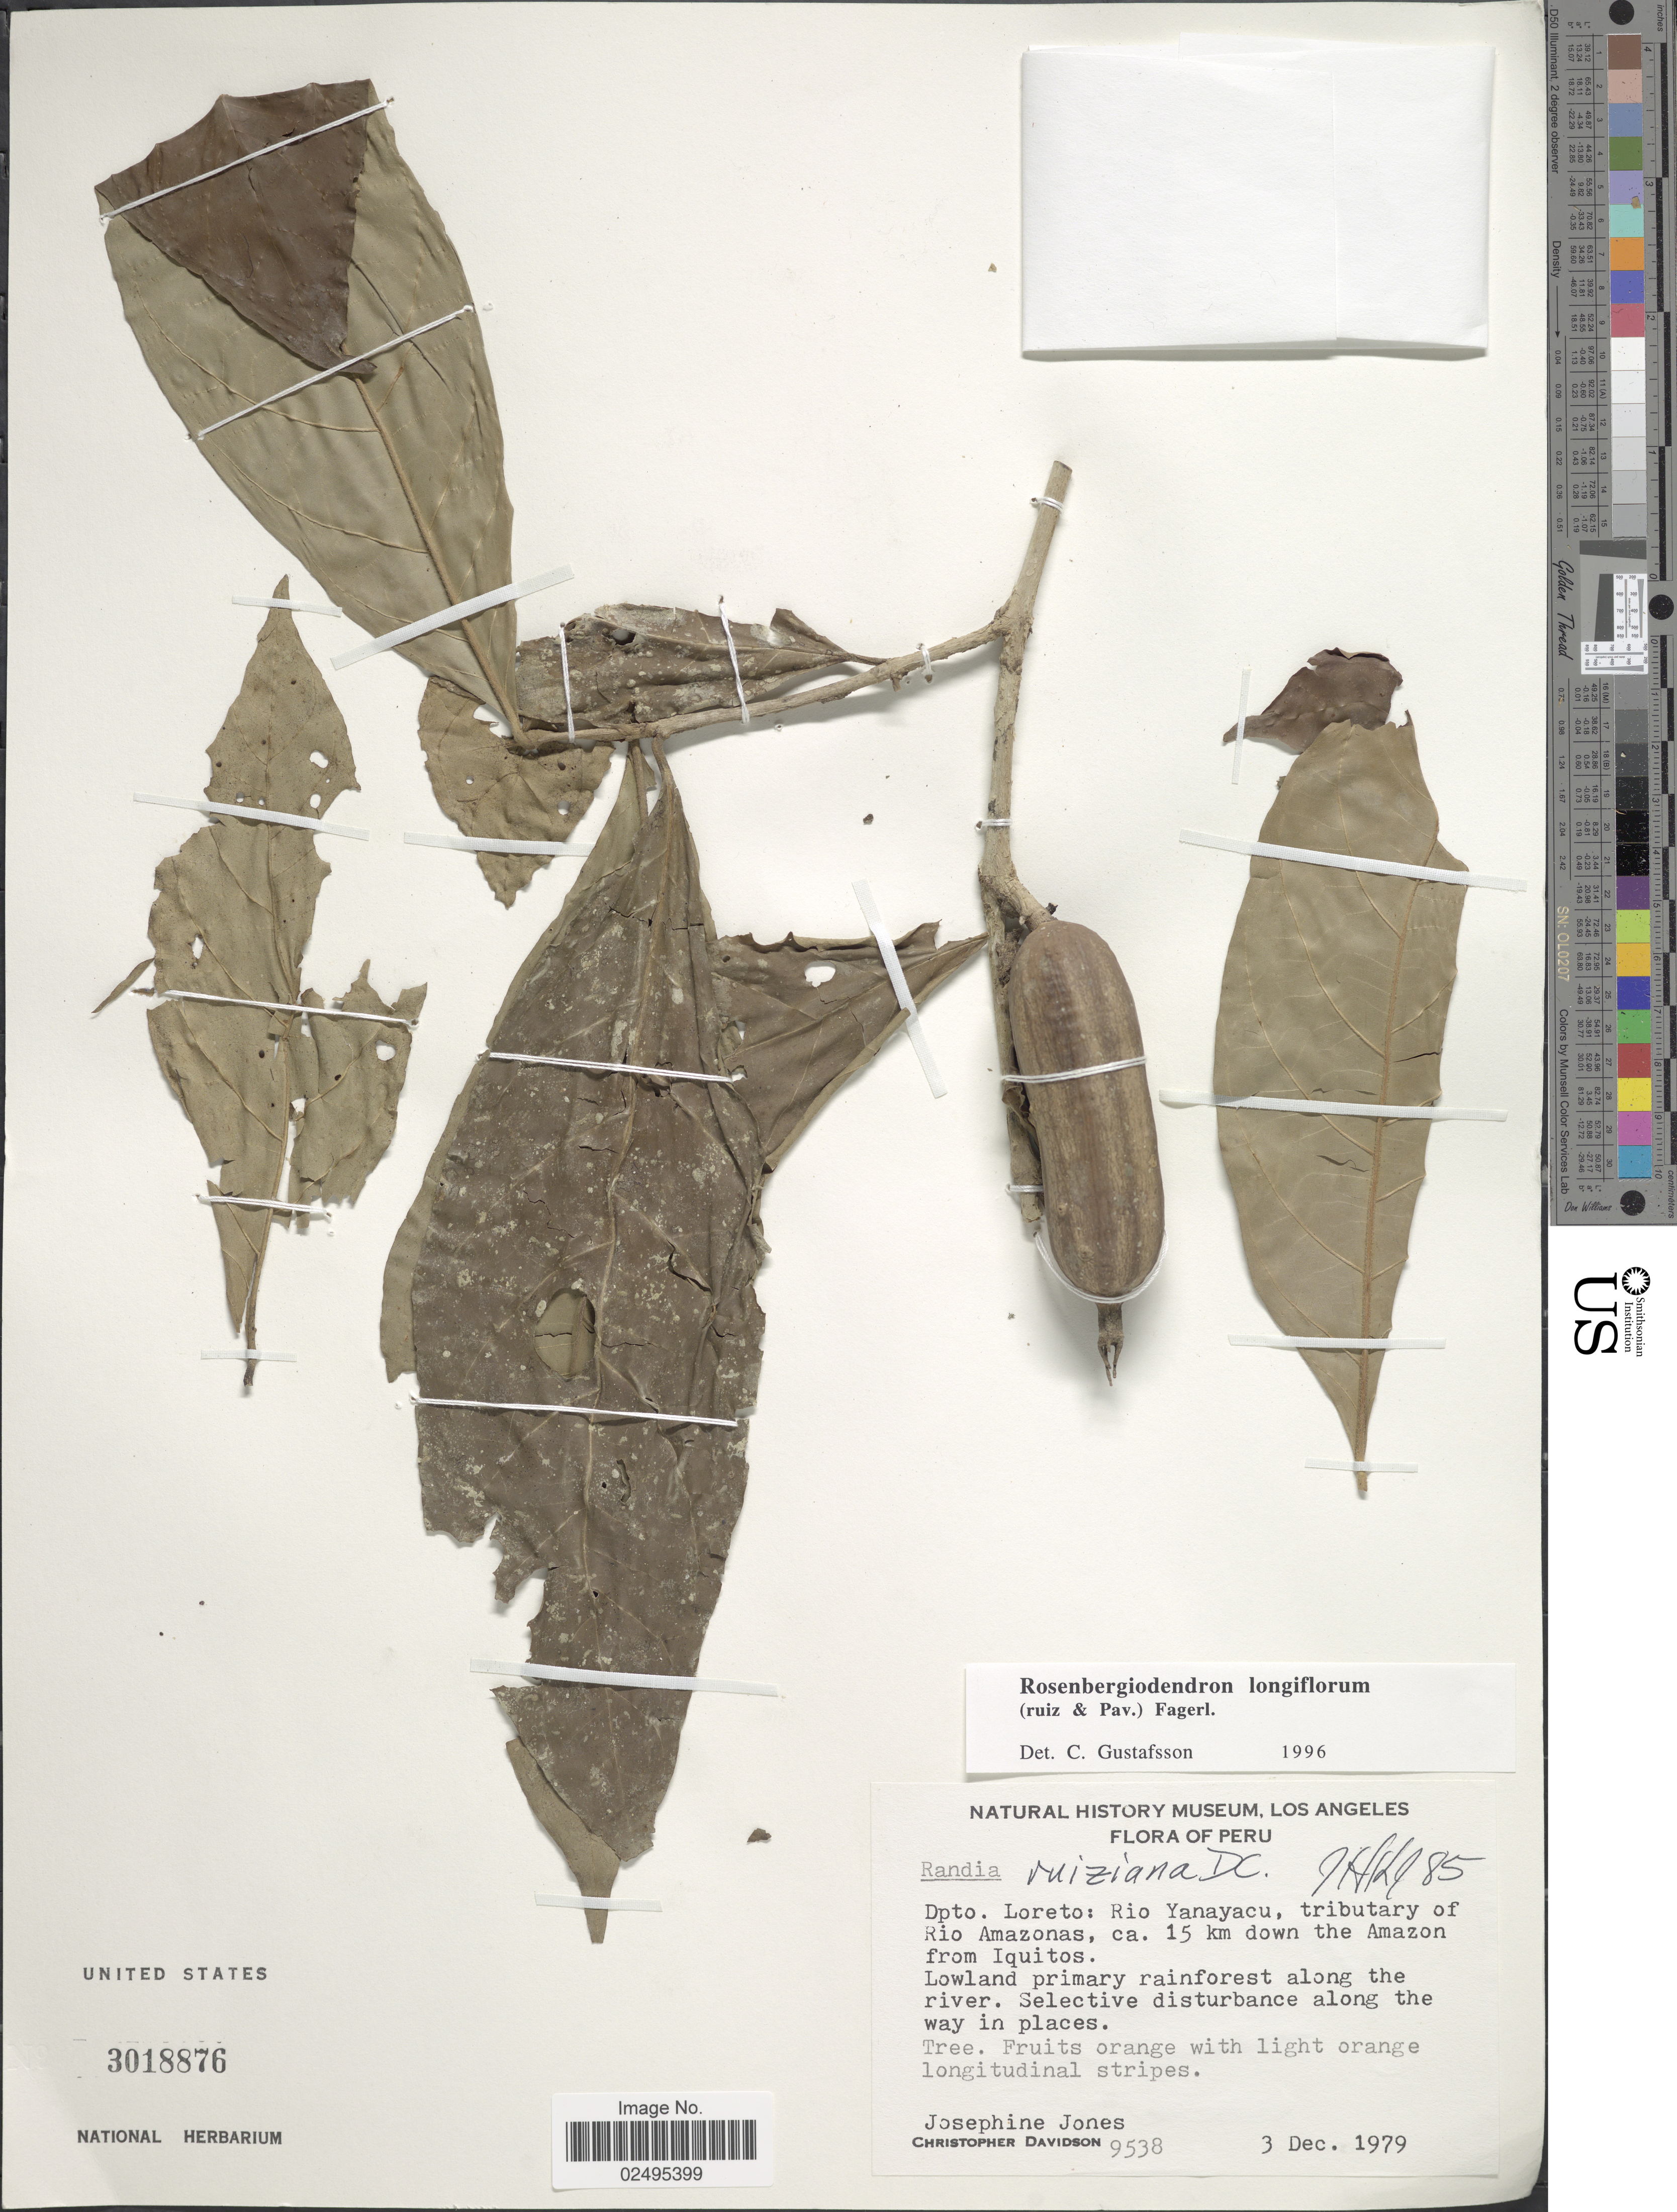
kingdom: Plantae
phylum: Tracheophyta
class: Magnoliopsida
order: Gentianales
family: Rubiaceae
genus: Rosenbergiodendron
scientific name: Rosenbergiodendron longiflorum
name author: (Ruiz & Pav.) Fagerl.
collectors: J. Jones & C. Davidson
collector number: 9538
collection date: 1979-12-03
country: Peru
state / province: Loreto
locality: Rio Yanayacu, tributary of Rio Amazonas, ca. 15 km down to Amazon from Iquitos, lowland primary rainforest along the river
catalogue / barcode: US 3018876